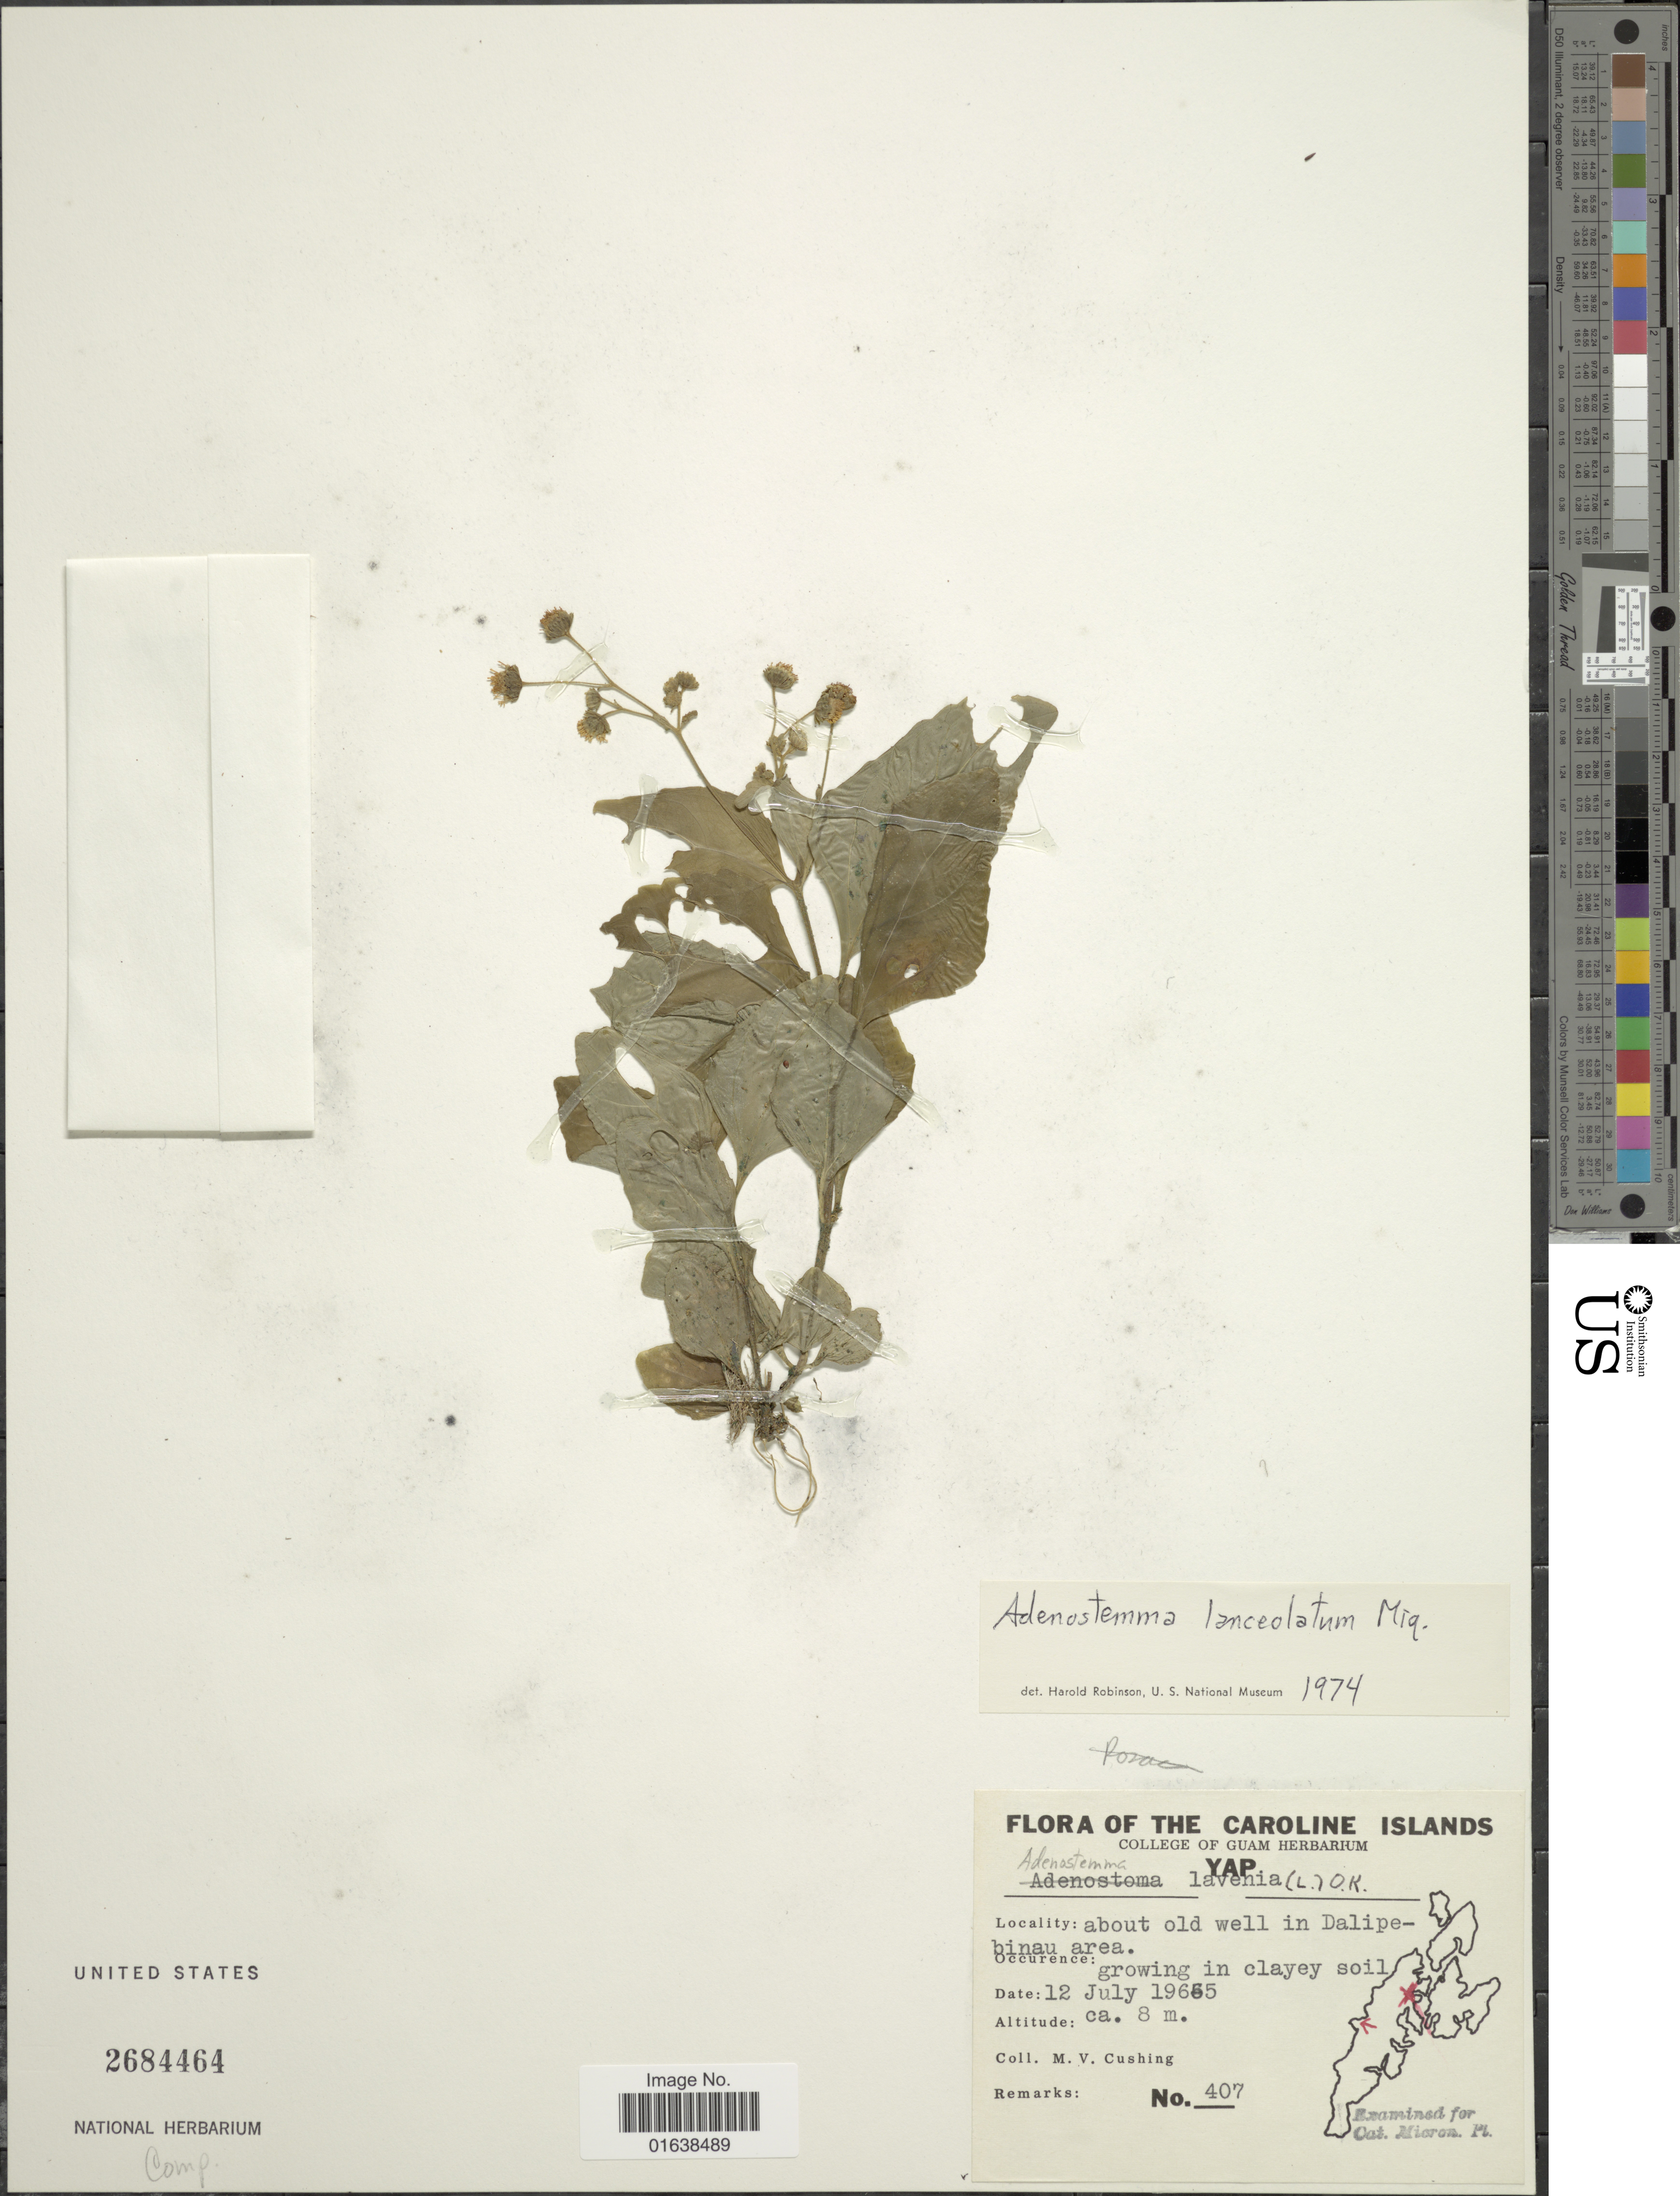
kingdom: Plantae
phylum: Tracheophyta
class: Magnoliopsida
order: Asterales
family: Asteraceae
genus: Adenostemma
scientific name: Adenostemma lanceolatum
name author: Miq.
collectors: M. V. Cushing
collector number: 407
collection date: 1965-07-12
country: Micronesia, Federated States of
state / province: Yap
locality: The Caronline Islands. Yap. about old well in Dalipebinau area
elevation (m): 8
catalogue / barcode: US 2684464